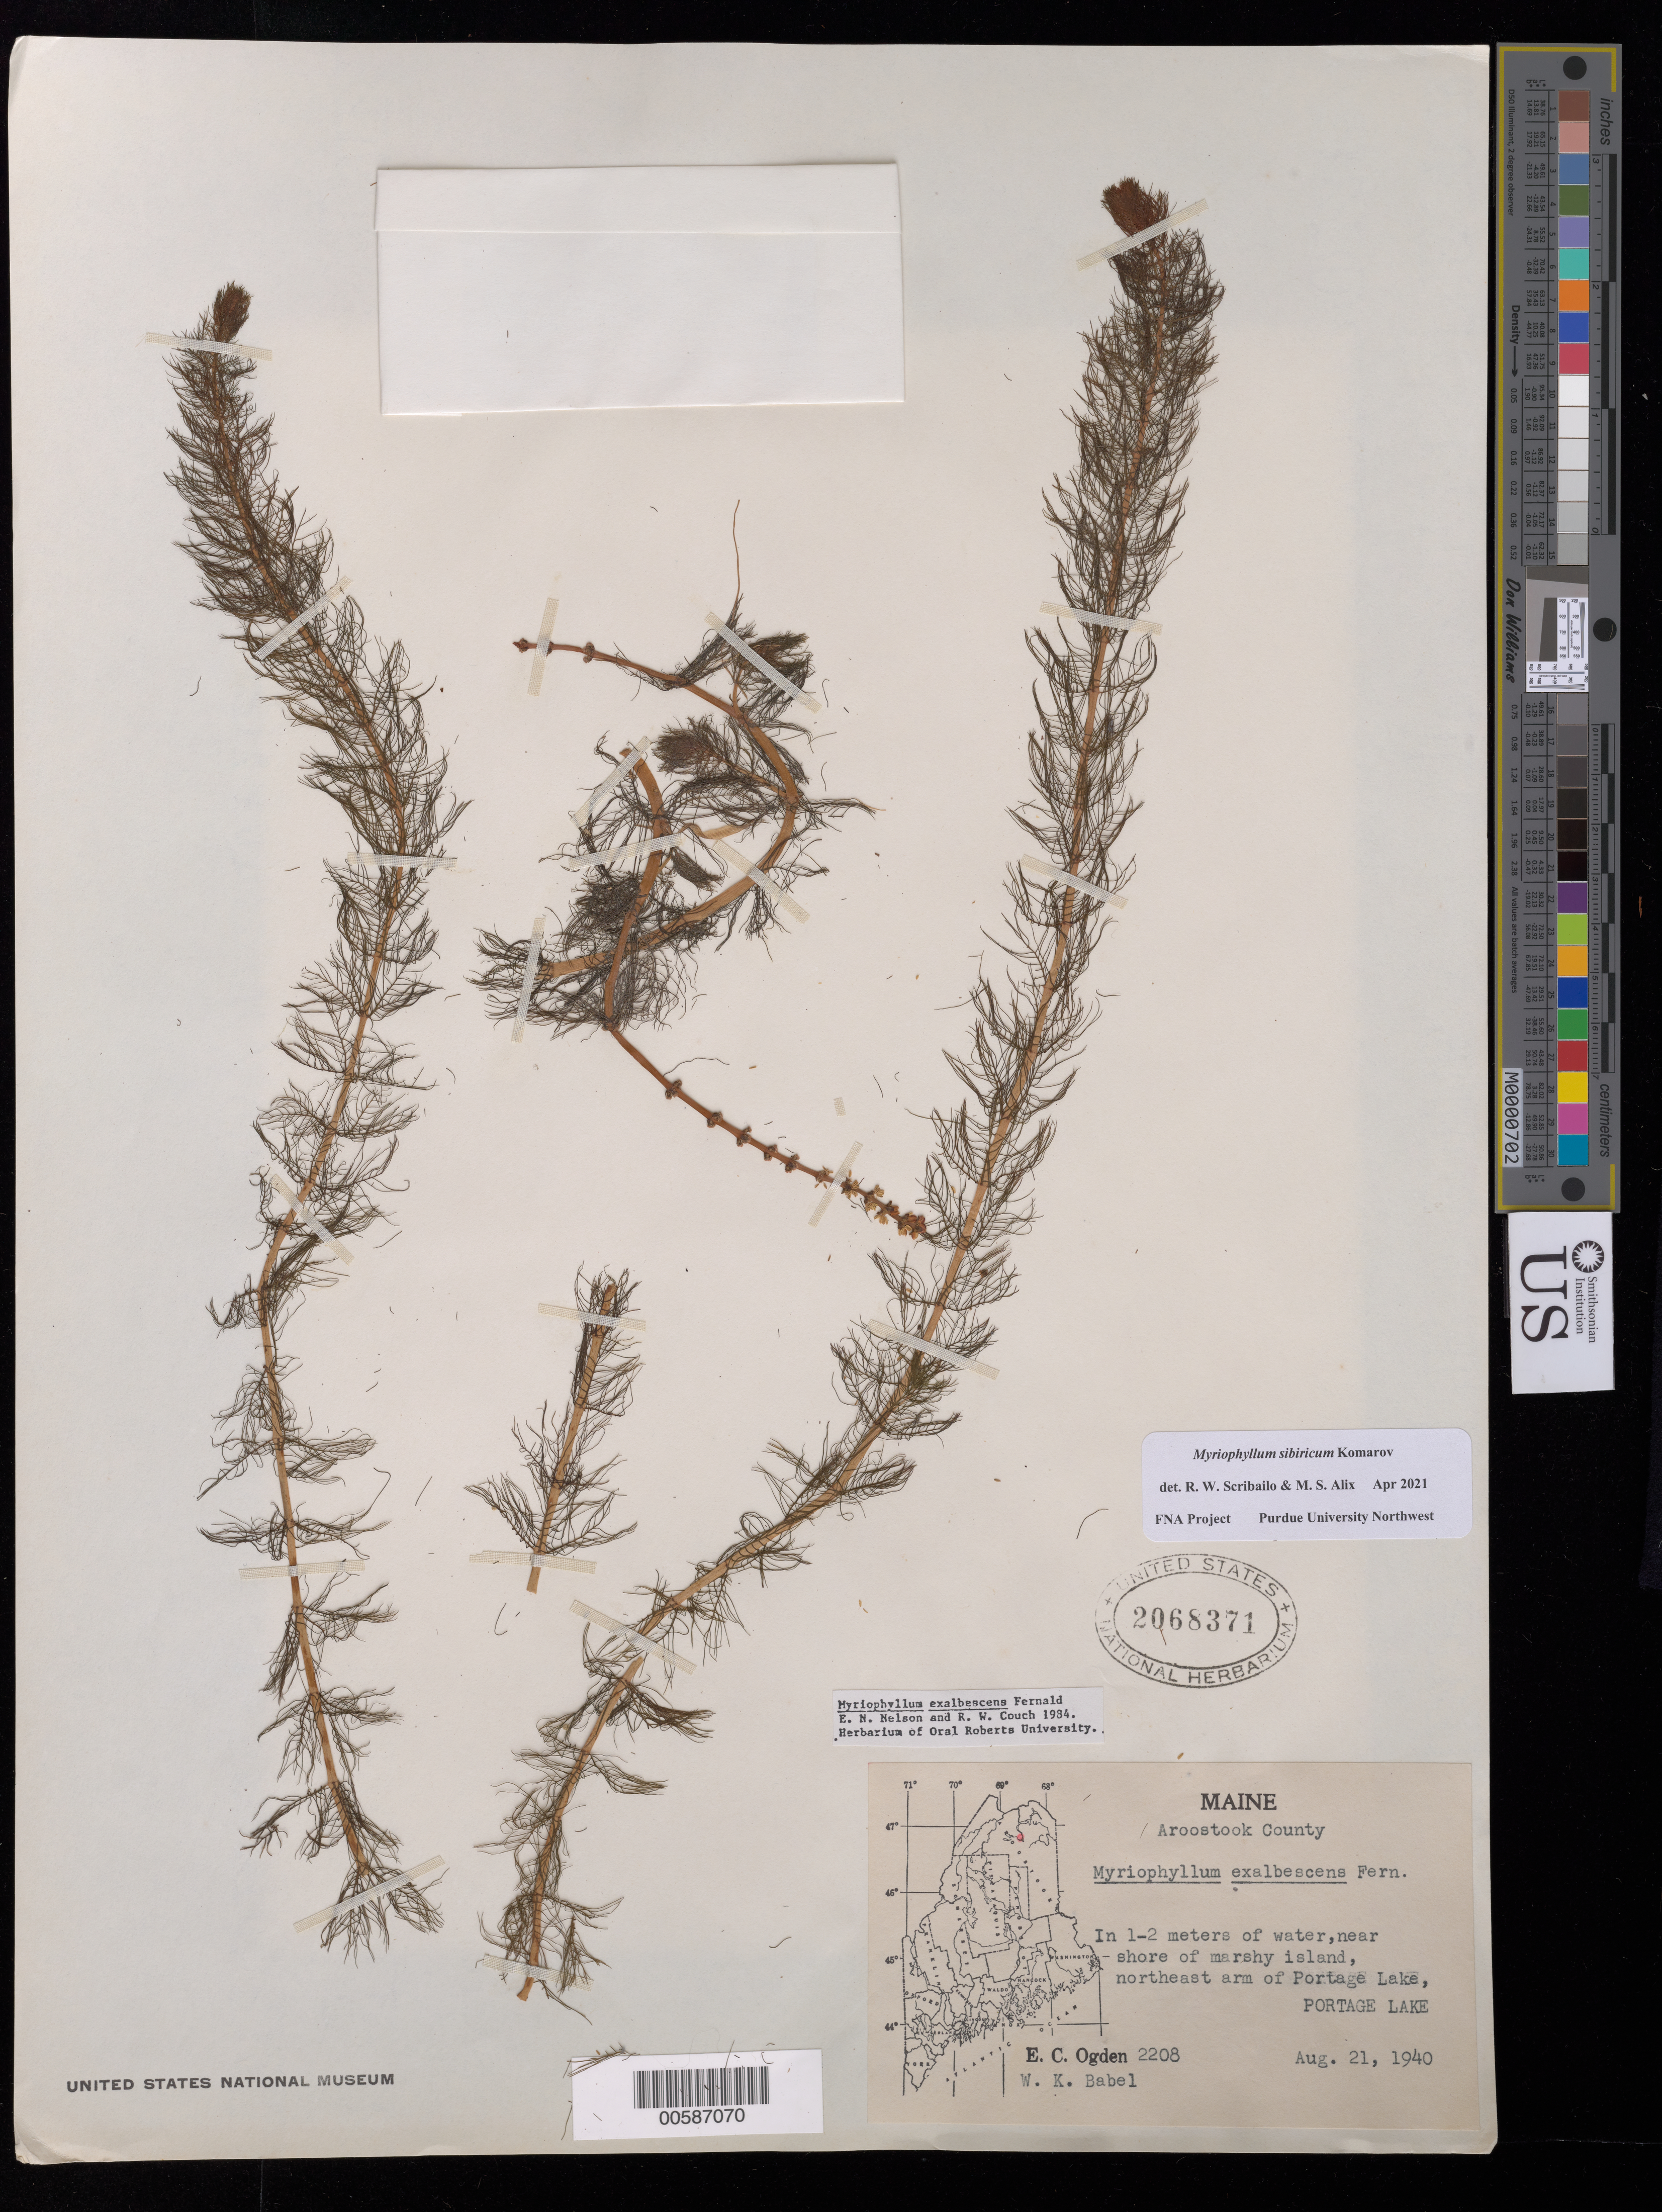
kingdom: Plantae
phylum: Tracheophyta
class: Magnoliopsida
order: Saxifragales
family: Haloragaceae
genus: Myriophyllum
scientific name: Myriophyllum sibiricum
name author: Kom.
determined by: Scribailo, R. W.; Alix, M. S.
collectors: E. C. Ogden & W. Babel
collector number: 2208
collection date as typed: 21 Aug 1940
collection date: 1940-08-21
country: United States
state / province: Maine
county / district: Aroostook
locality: NE arm of Portage Lake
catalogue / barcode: US 2068371